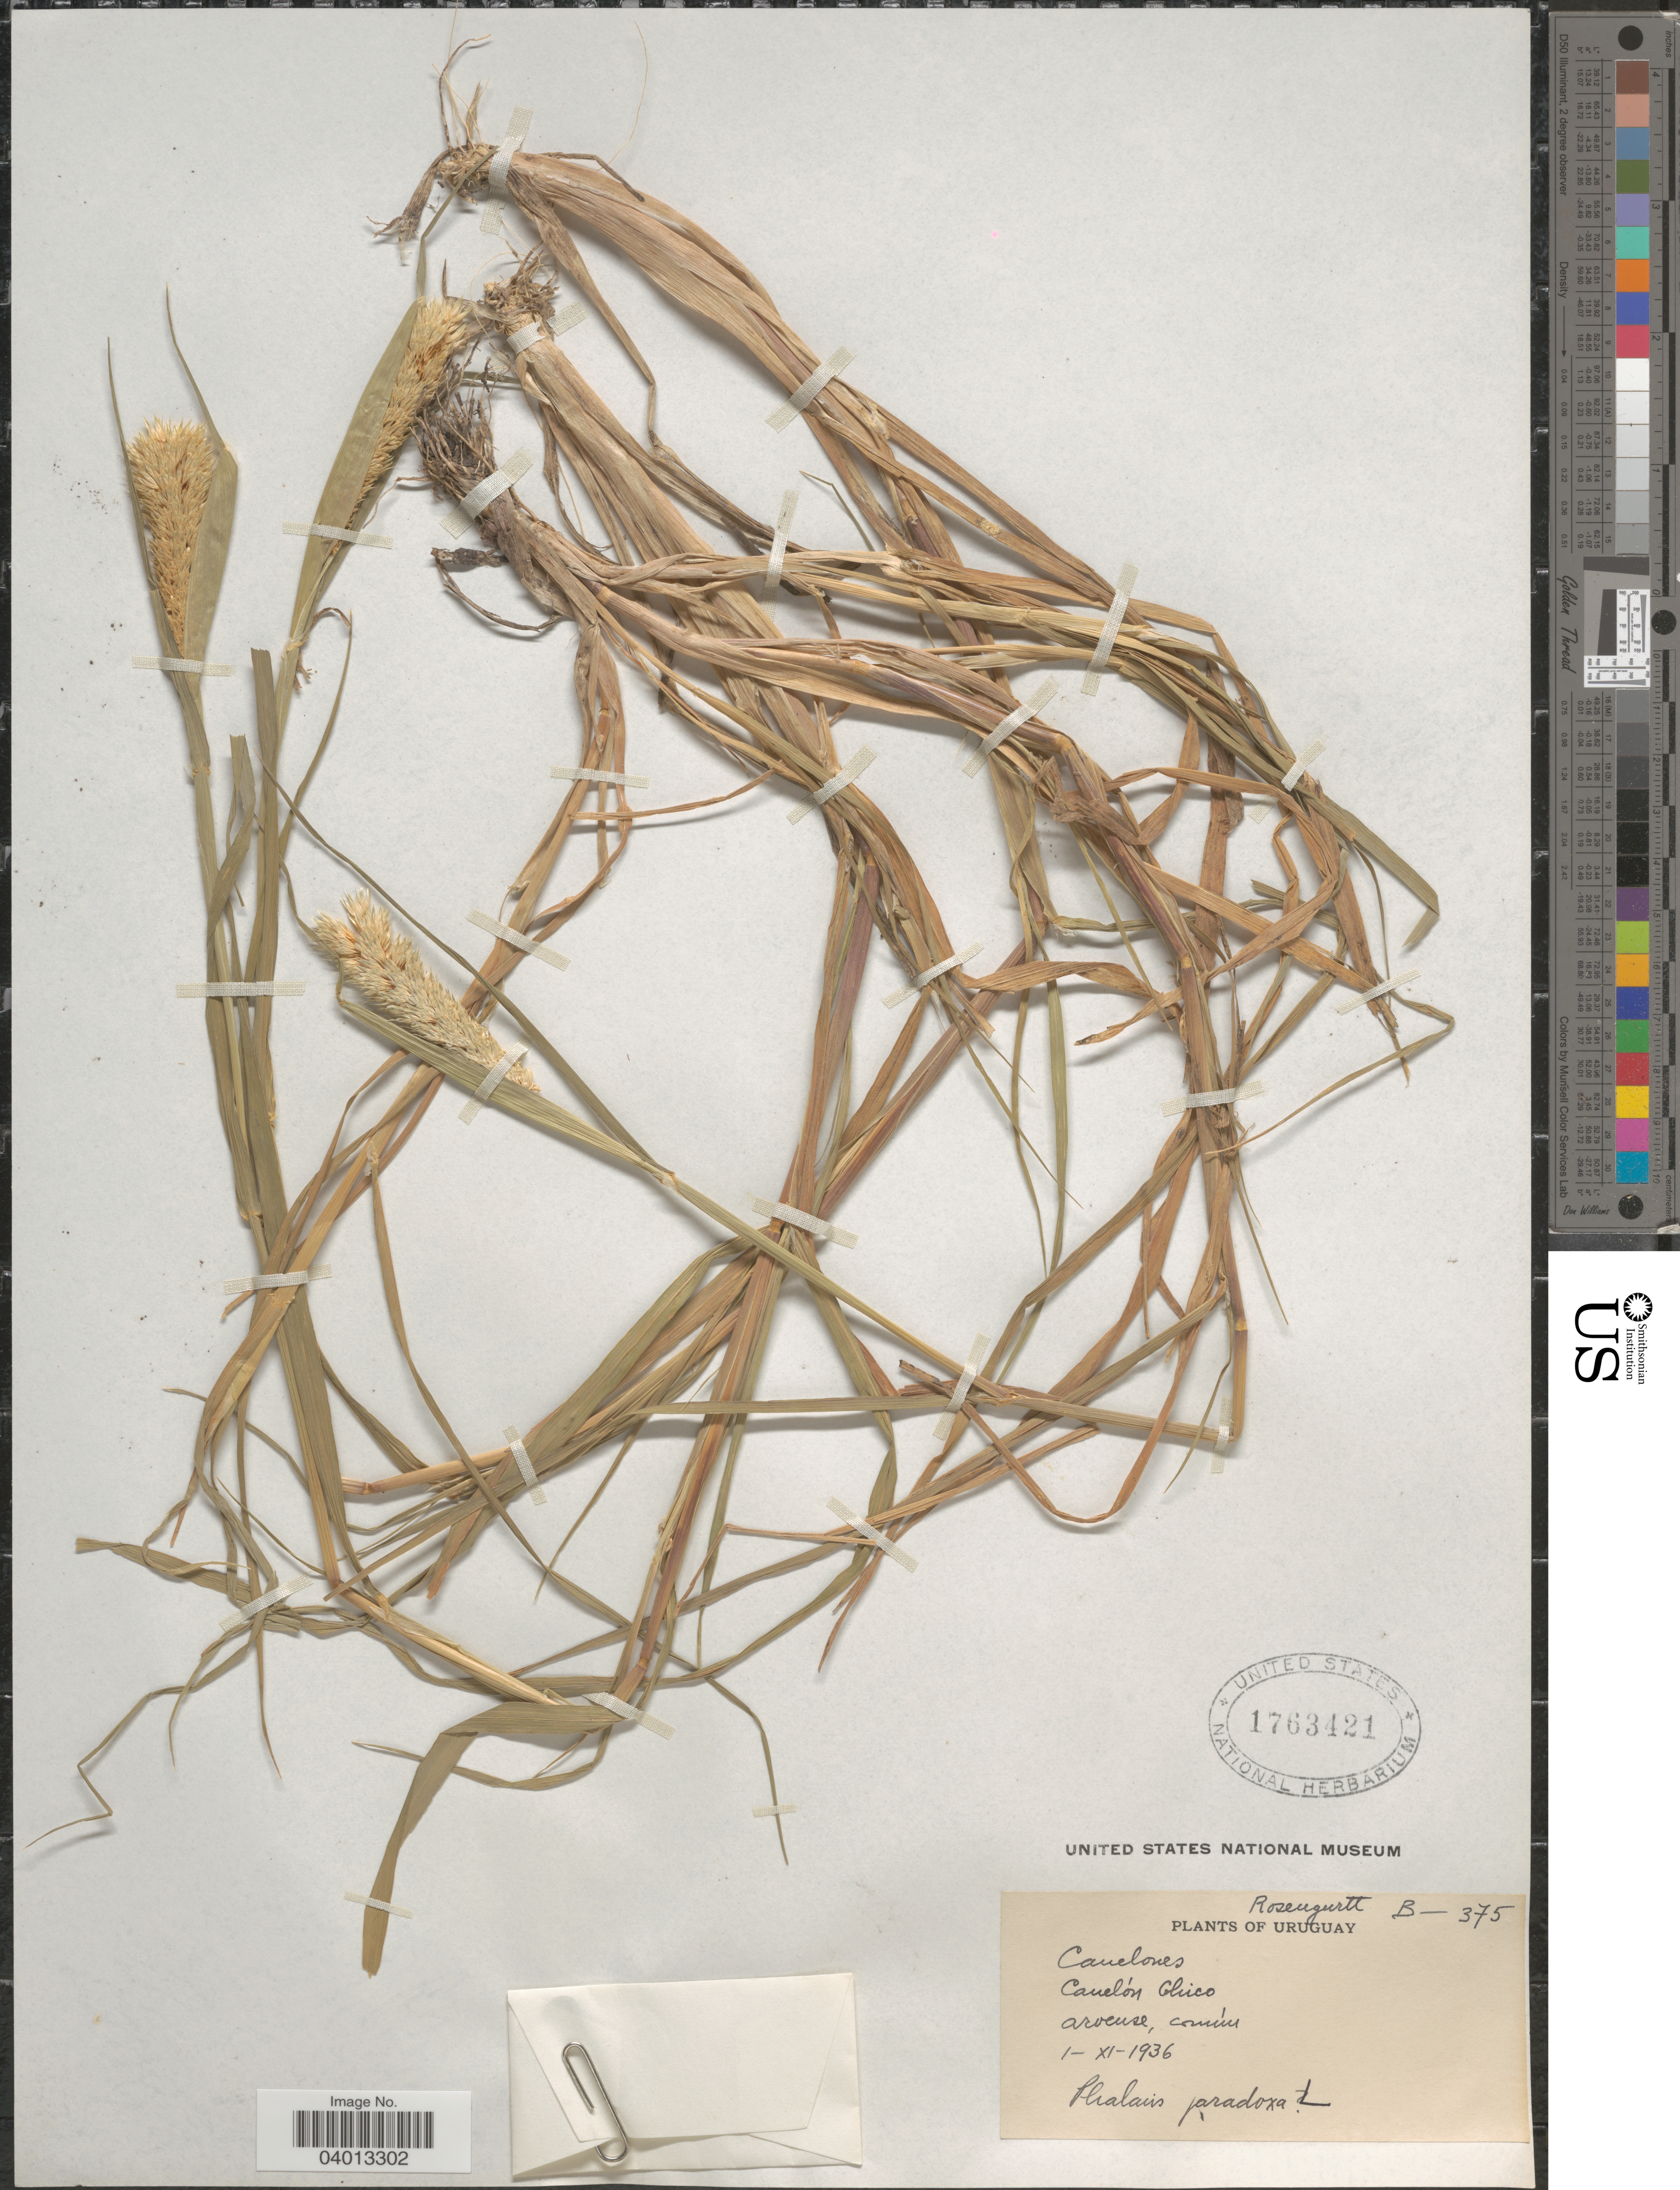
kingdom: Plantae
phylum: Tracheophyta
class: Liliopsida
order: Poales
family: Poaceae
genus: Phalaris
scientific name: Phalaris paradoxa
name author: L.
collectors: Rosengurtt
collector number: B-375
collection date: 1936-11-01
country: Uruguay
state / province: Canelones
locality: Canelón Chico.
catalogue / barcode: US 1763421